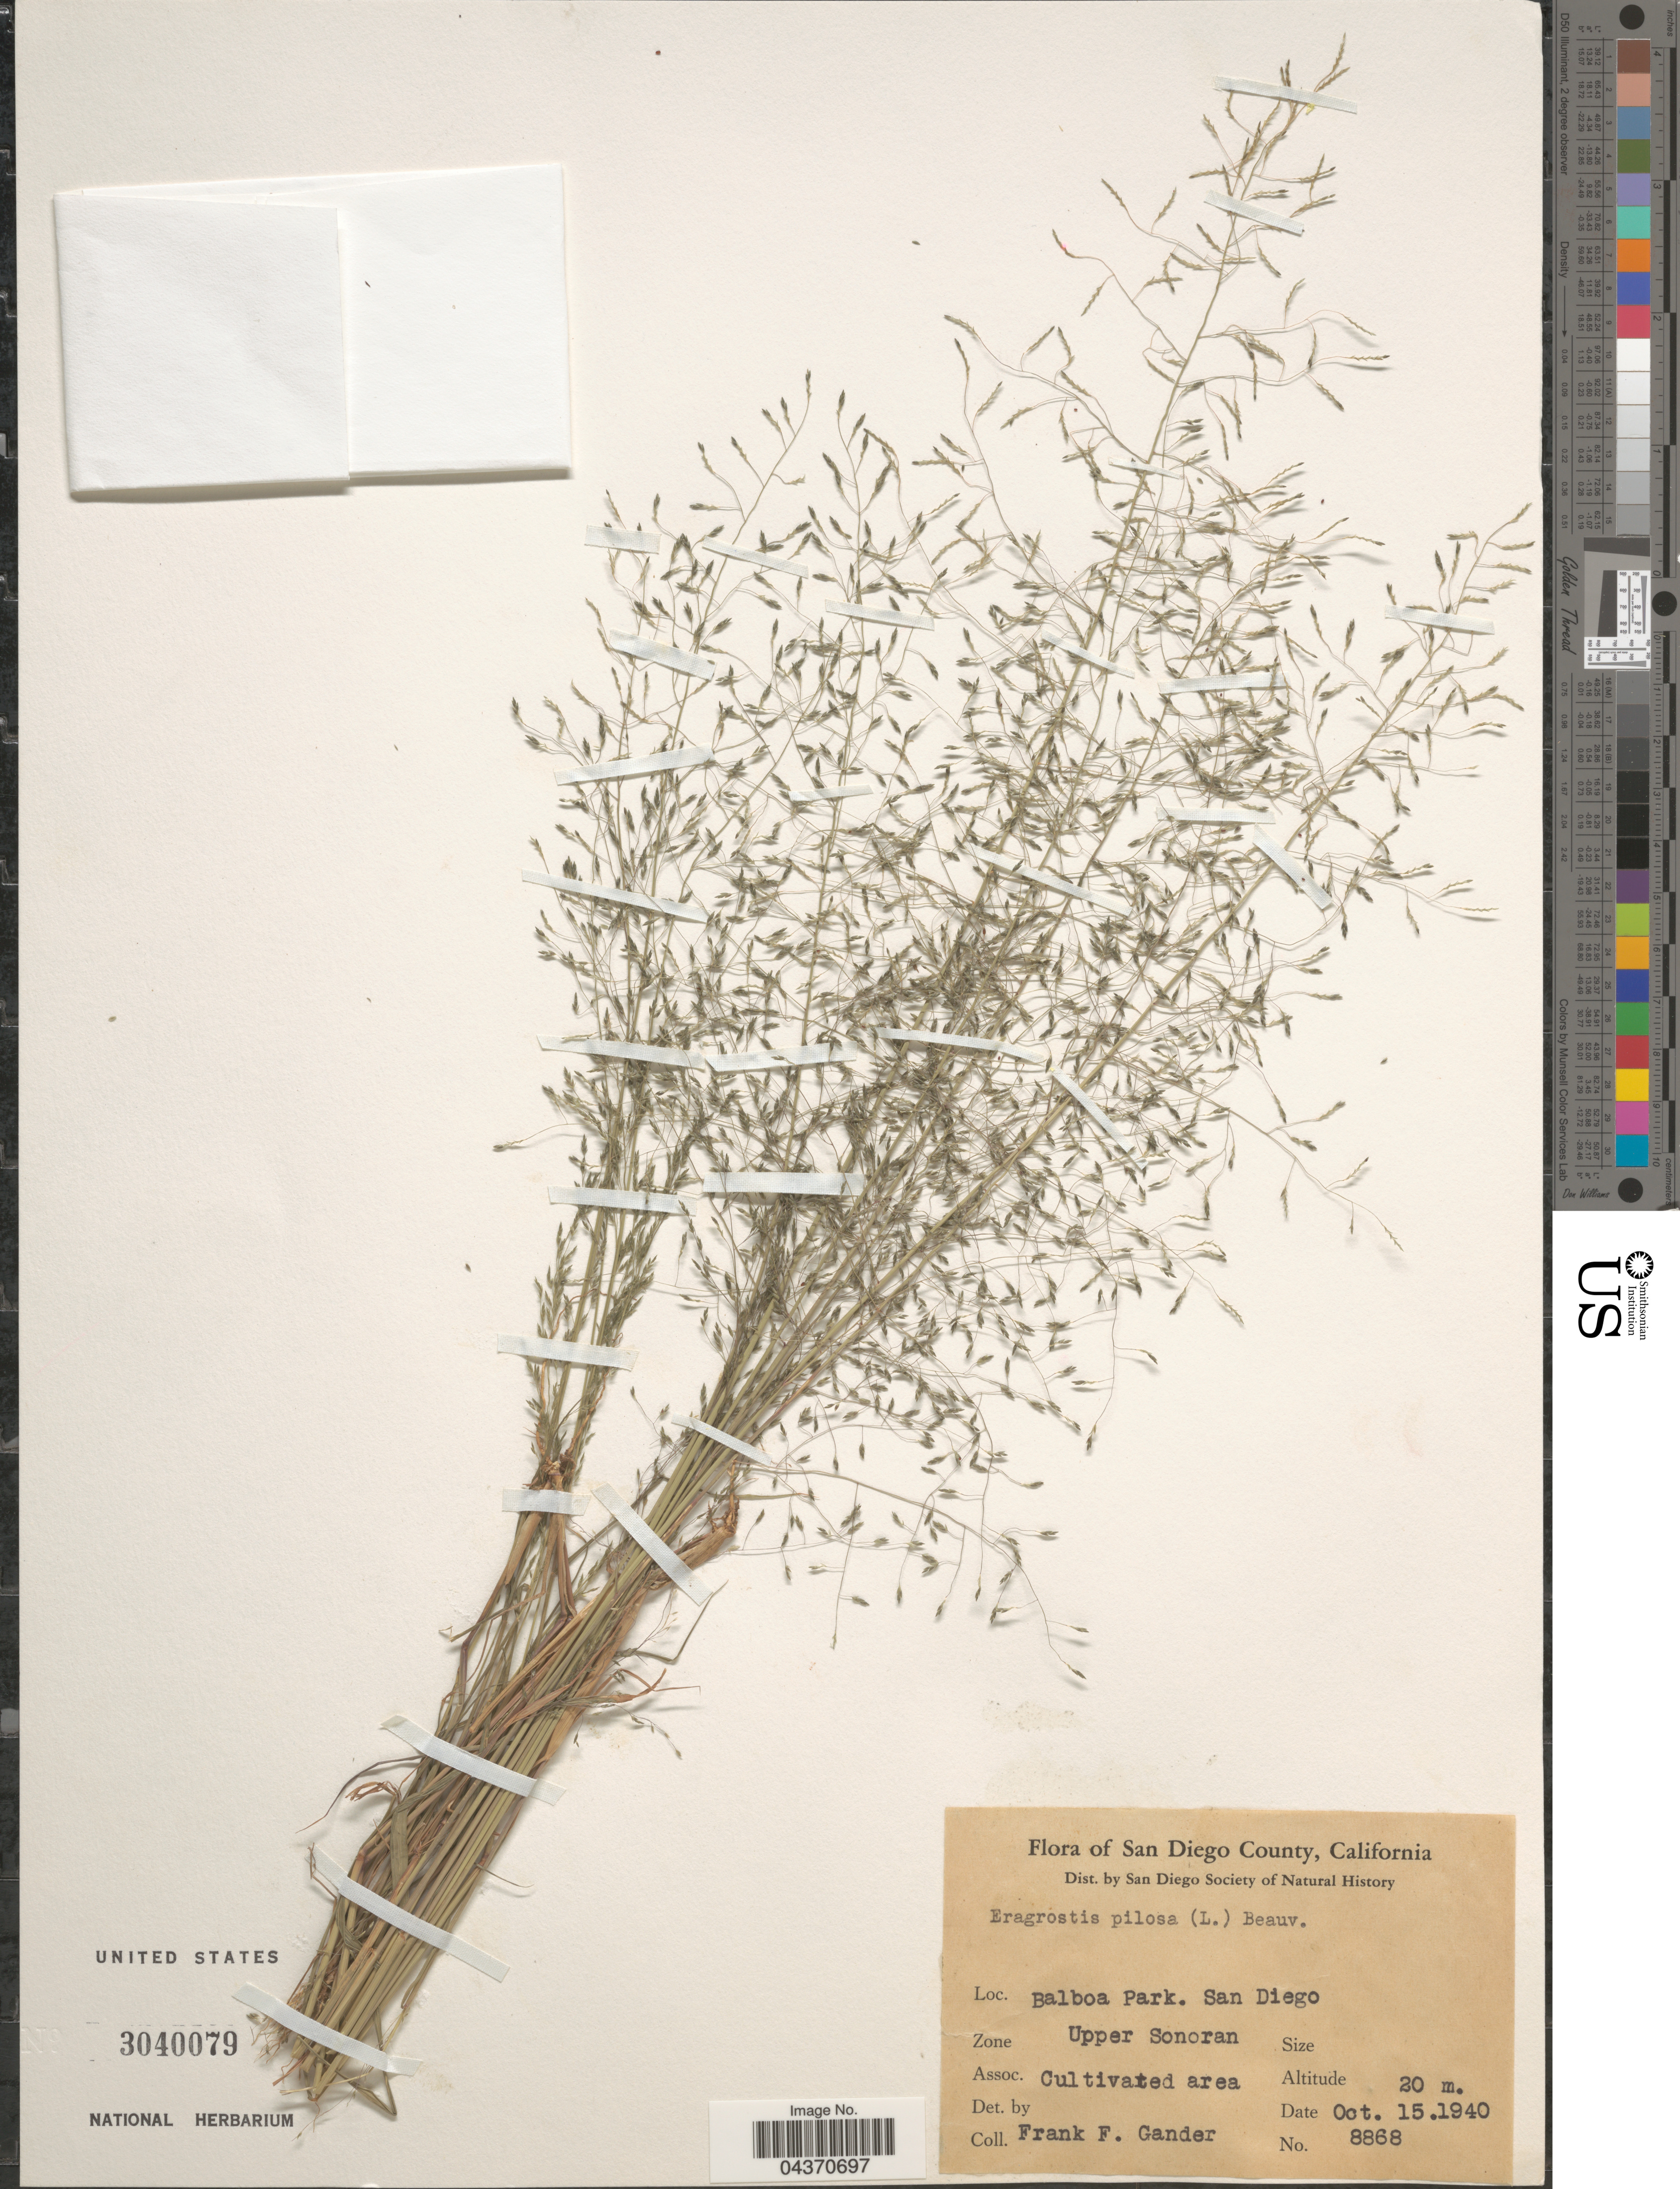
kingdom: Plantae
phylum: Tracheophyta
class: Liliopsida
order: Poales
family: Poaceae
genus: Eragrostis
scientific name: Eragrostis pilosa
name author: (L.) P. Beauv.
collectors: F. Gander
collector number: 8868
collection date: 1940-10-15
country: United States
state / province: California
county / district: San Diego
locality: San Diego County. Balboa Park. San Diego. Zone Upper Sonoran. Assoc. Cultivated area.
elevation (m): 20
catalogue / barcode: US 3040079